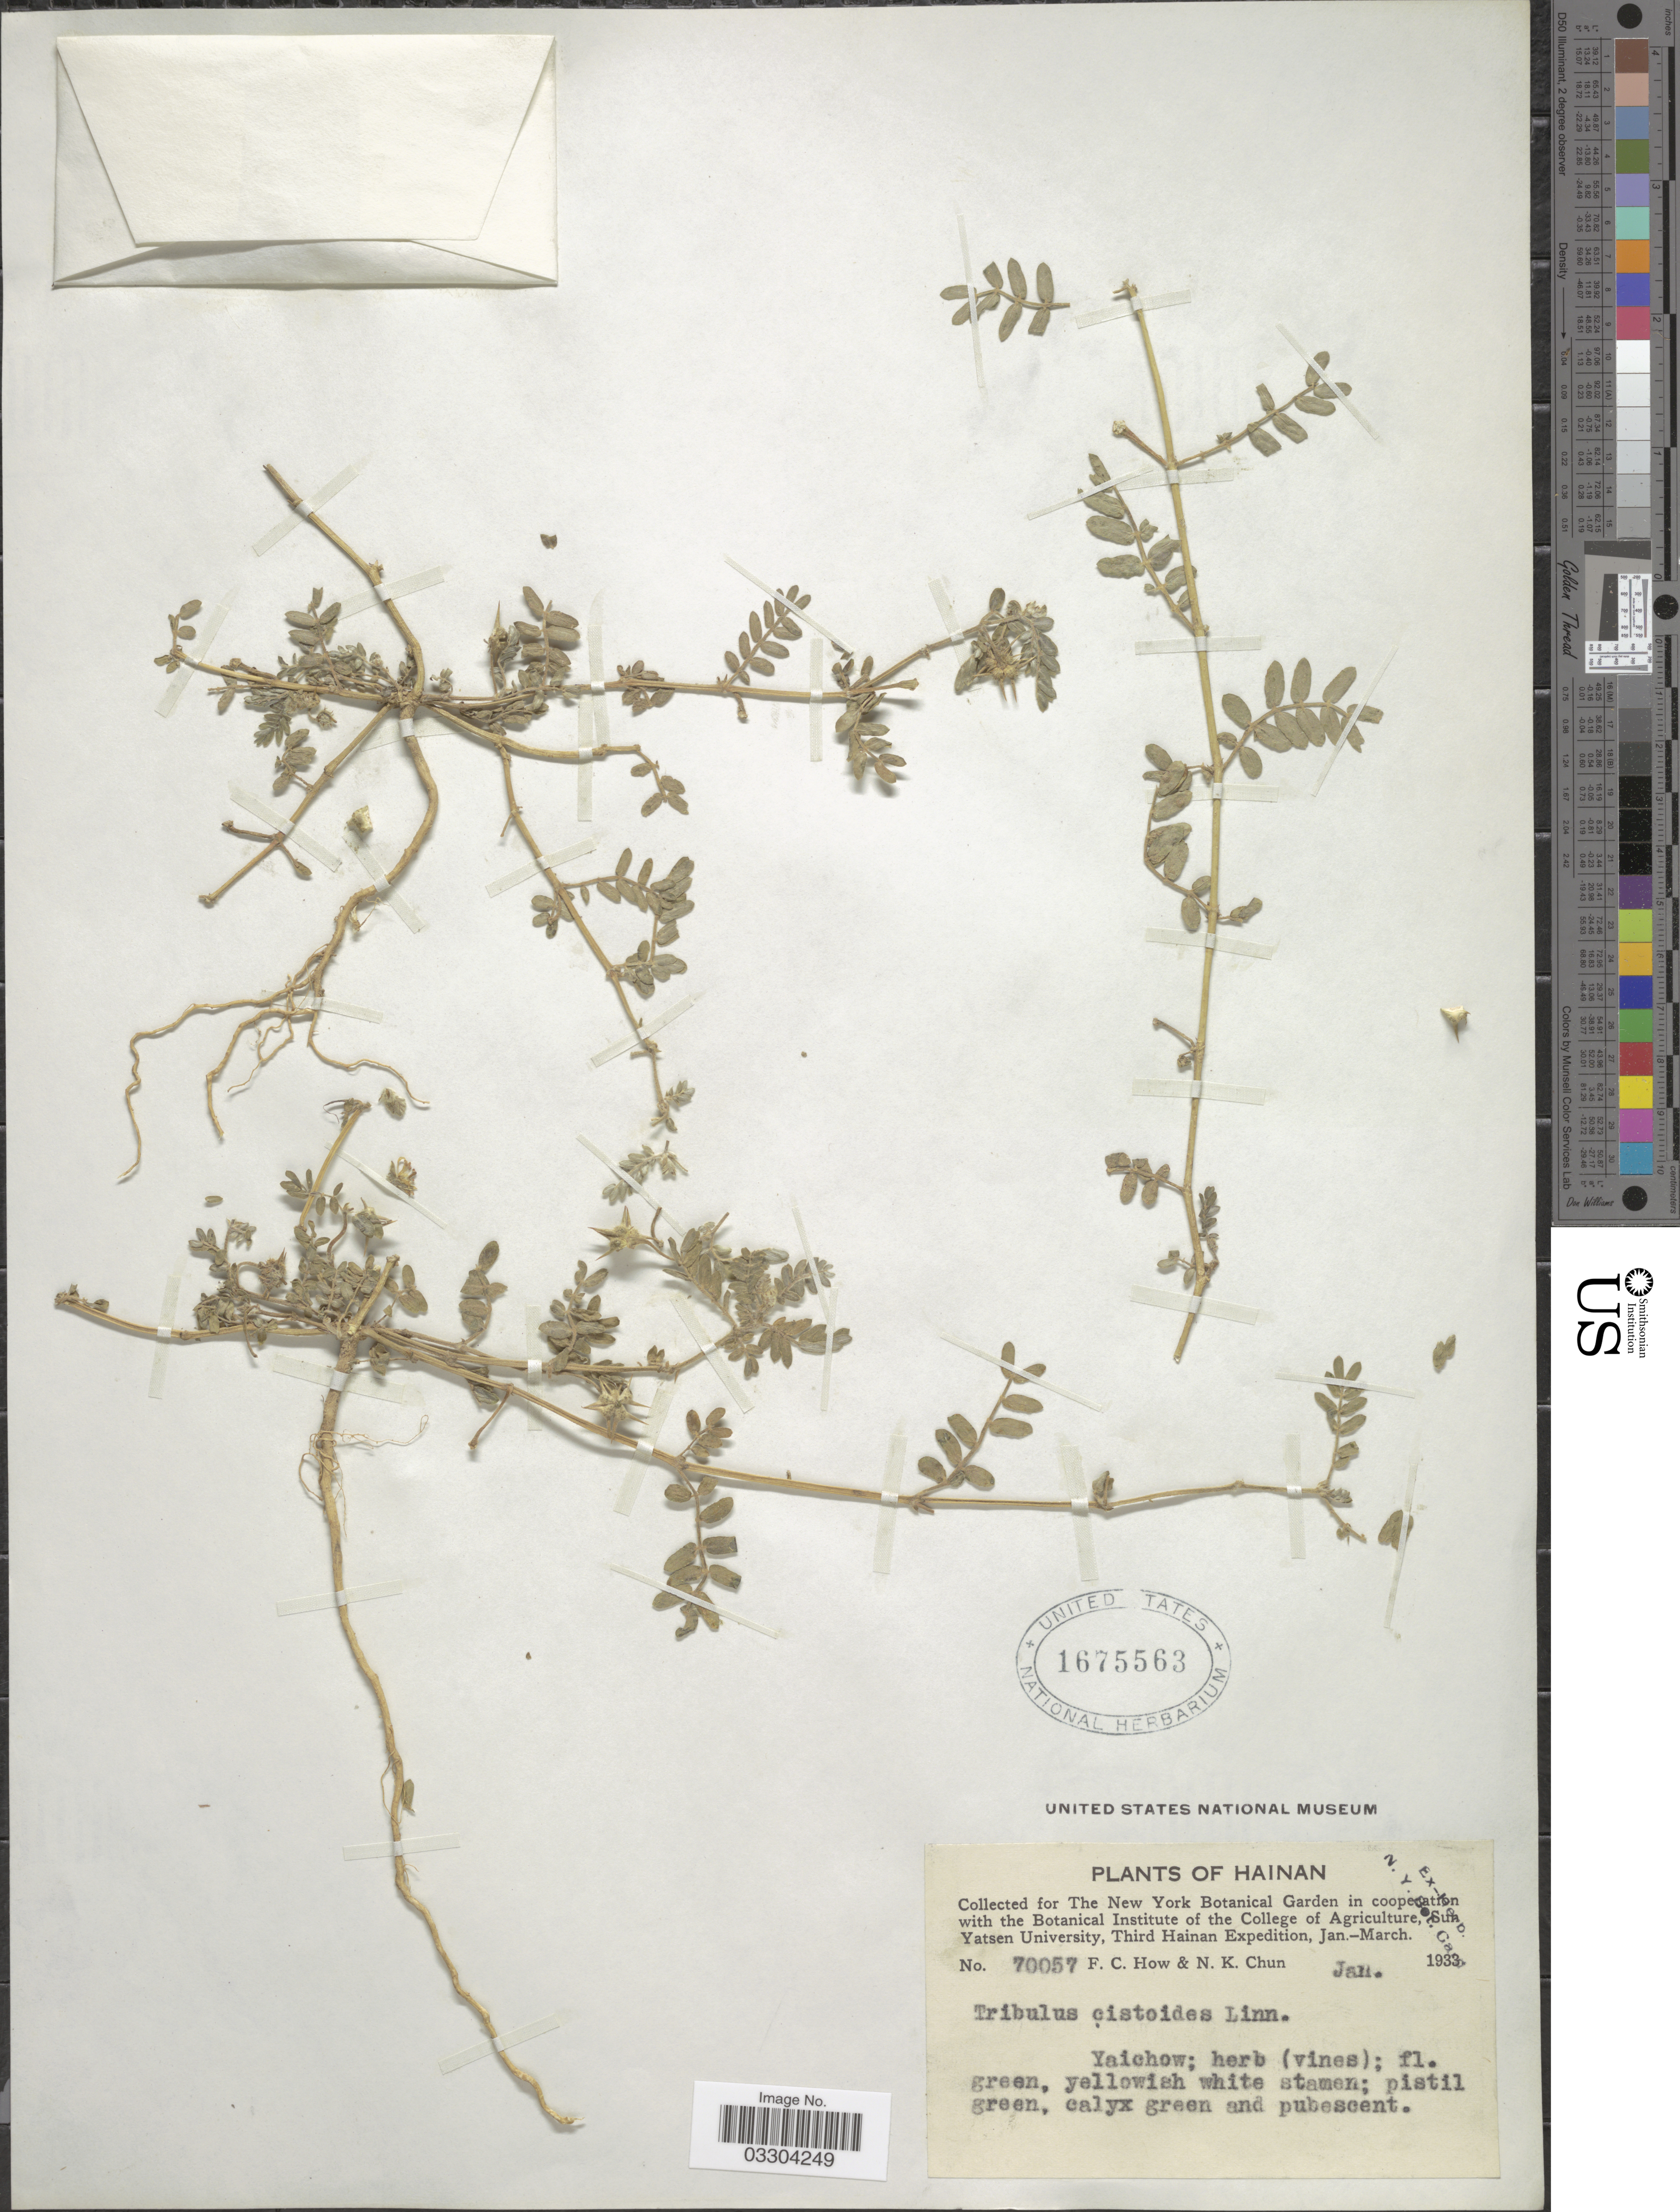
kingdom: Plantae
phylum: Tracheophyta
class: Magnoliopsida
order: Zygophyllales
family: Zygophyllaceae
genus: Tribulus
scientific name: Tribulus terrestris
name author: L.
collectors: F. C. How & N. K. Chun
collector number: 70057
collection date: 1933-01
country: China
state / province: Hainan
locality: Yaichow.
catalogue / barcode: US 1675563